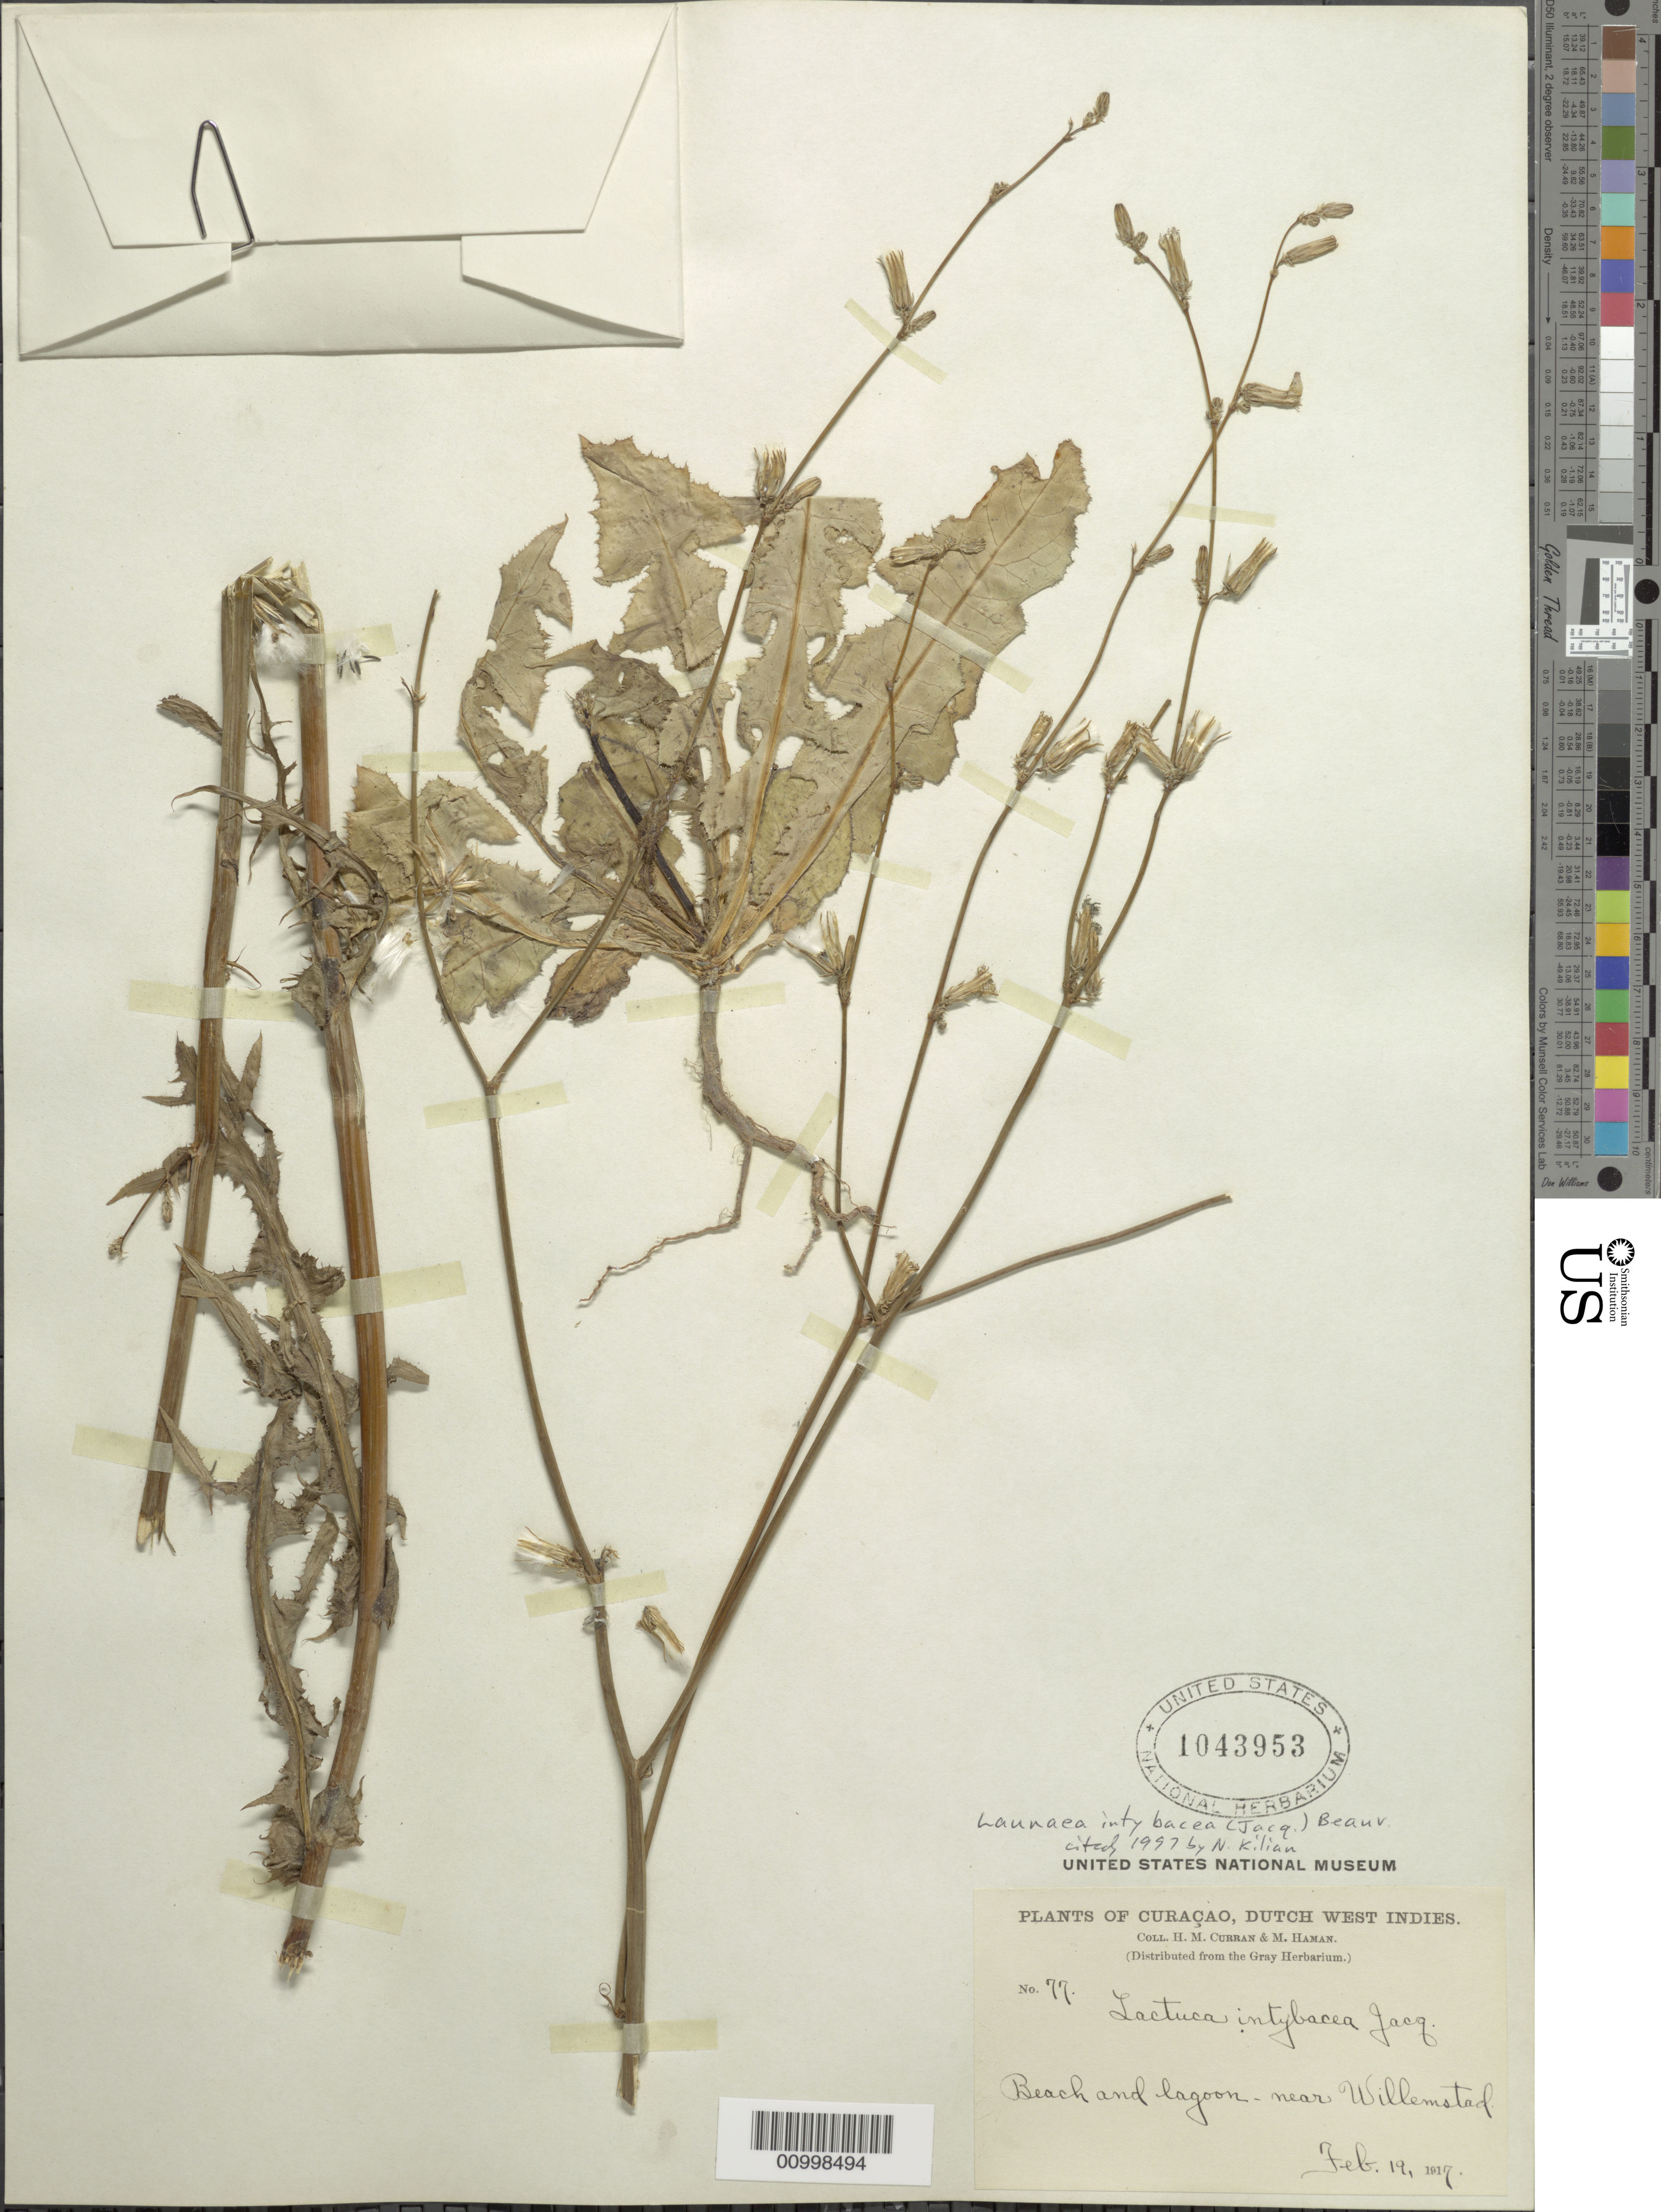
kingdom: Plantae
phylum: Tracheophyta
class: Magnoliopsida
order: Asterales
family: Asteraceae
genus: Launaea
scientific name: Launaea intybacea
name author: (Jacq.) Beauverd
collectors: H. M. Curran & M. Haman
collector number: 77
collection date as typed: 19 Feb 1917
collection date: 1917-02-19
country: Curaçao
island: Curaçao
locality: Beach and lagoon near Willemstad.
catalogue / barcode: US 1043953